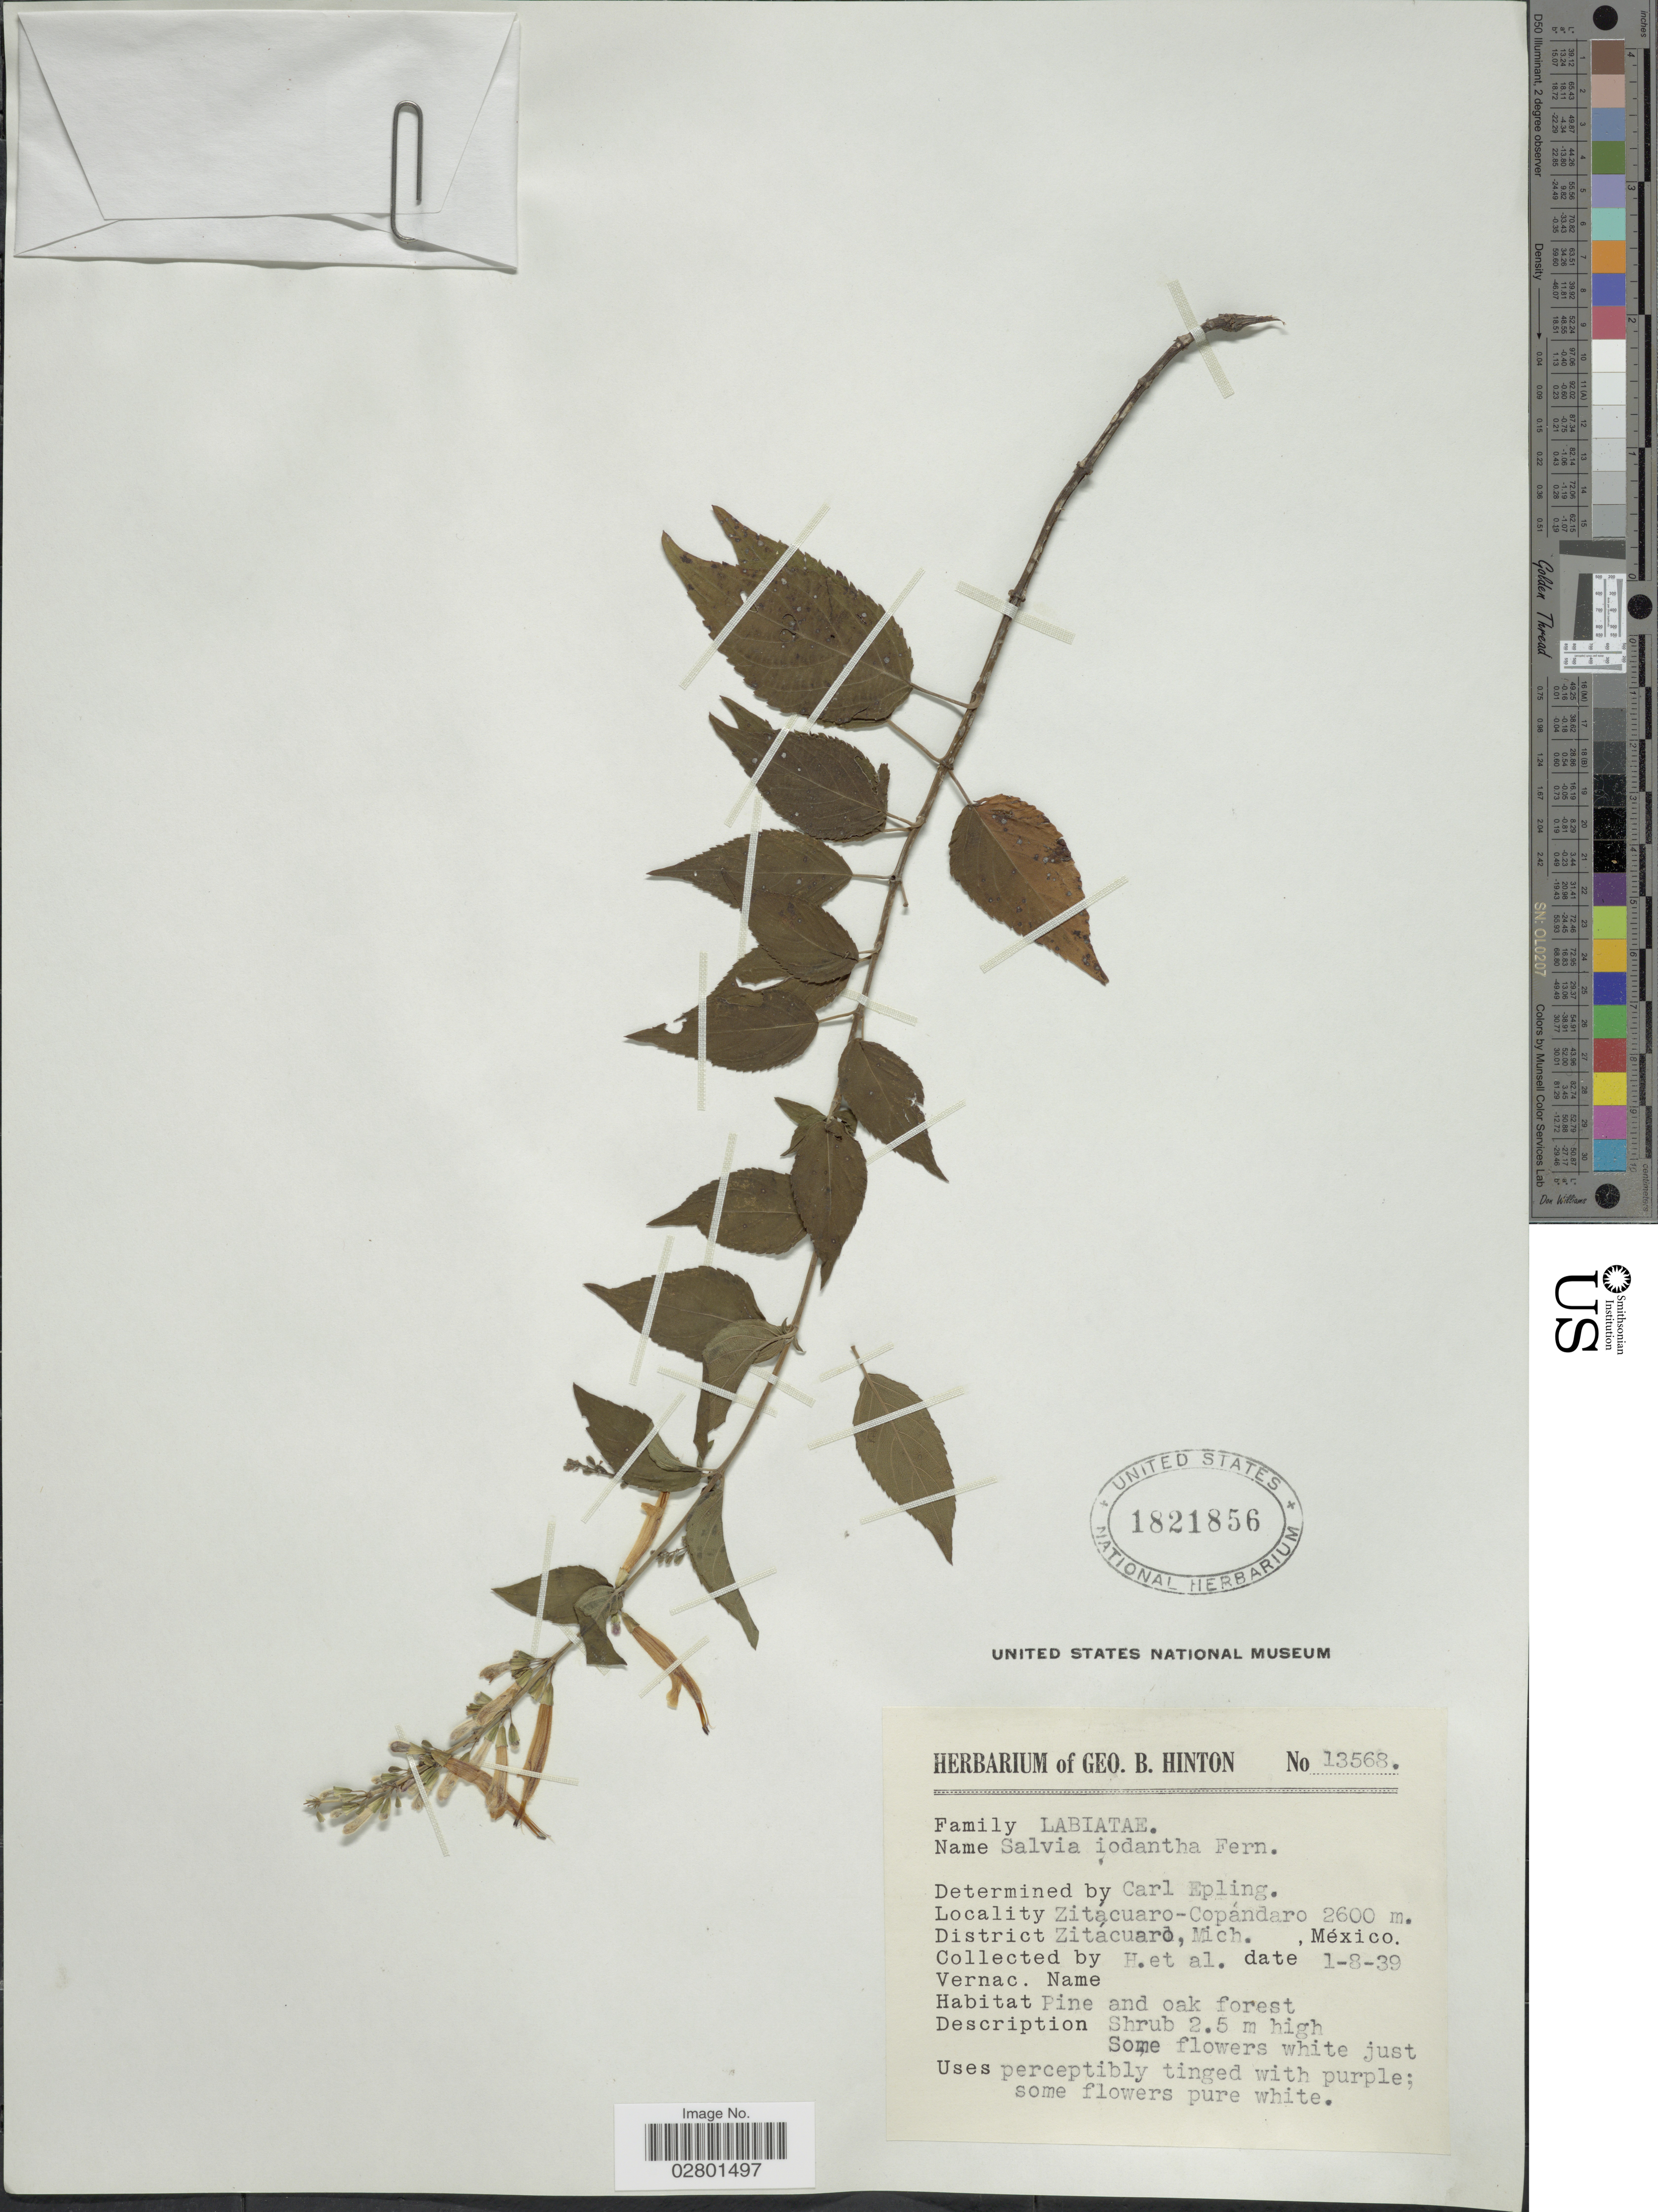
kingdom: Plantae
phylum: Tracheophyta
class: Magnoliopsida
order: Lamiales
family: Lamiaceae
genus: Salvia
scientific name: Salvia iodantha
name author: Fernald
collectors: G. B. Hinton & et al.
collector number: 13568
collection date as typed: Transcribed d/m/y: 1/8/39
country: Mexico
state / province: Michoacán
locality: Zitácuaro-Copándaro, District Zitácuaro, Mich.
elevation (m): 2600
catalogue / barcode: US 1821856